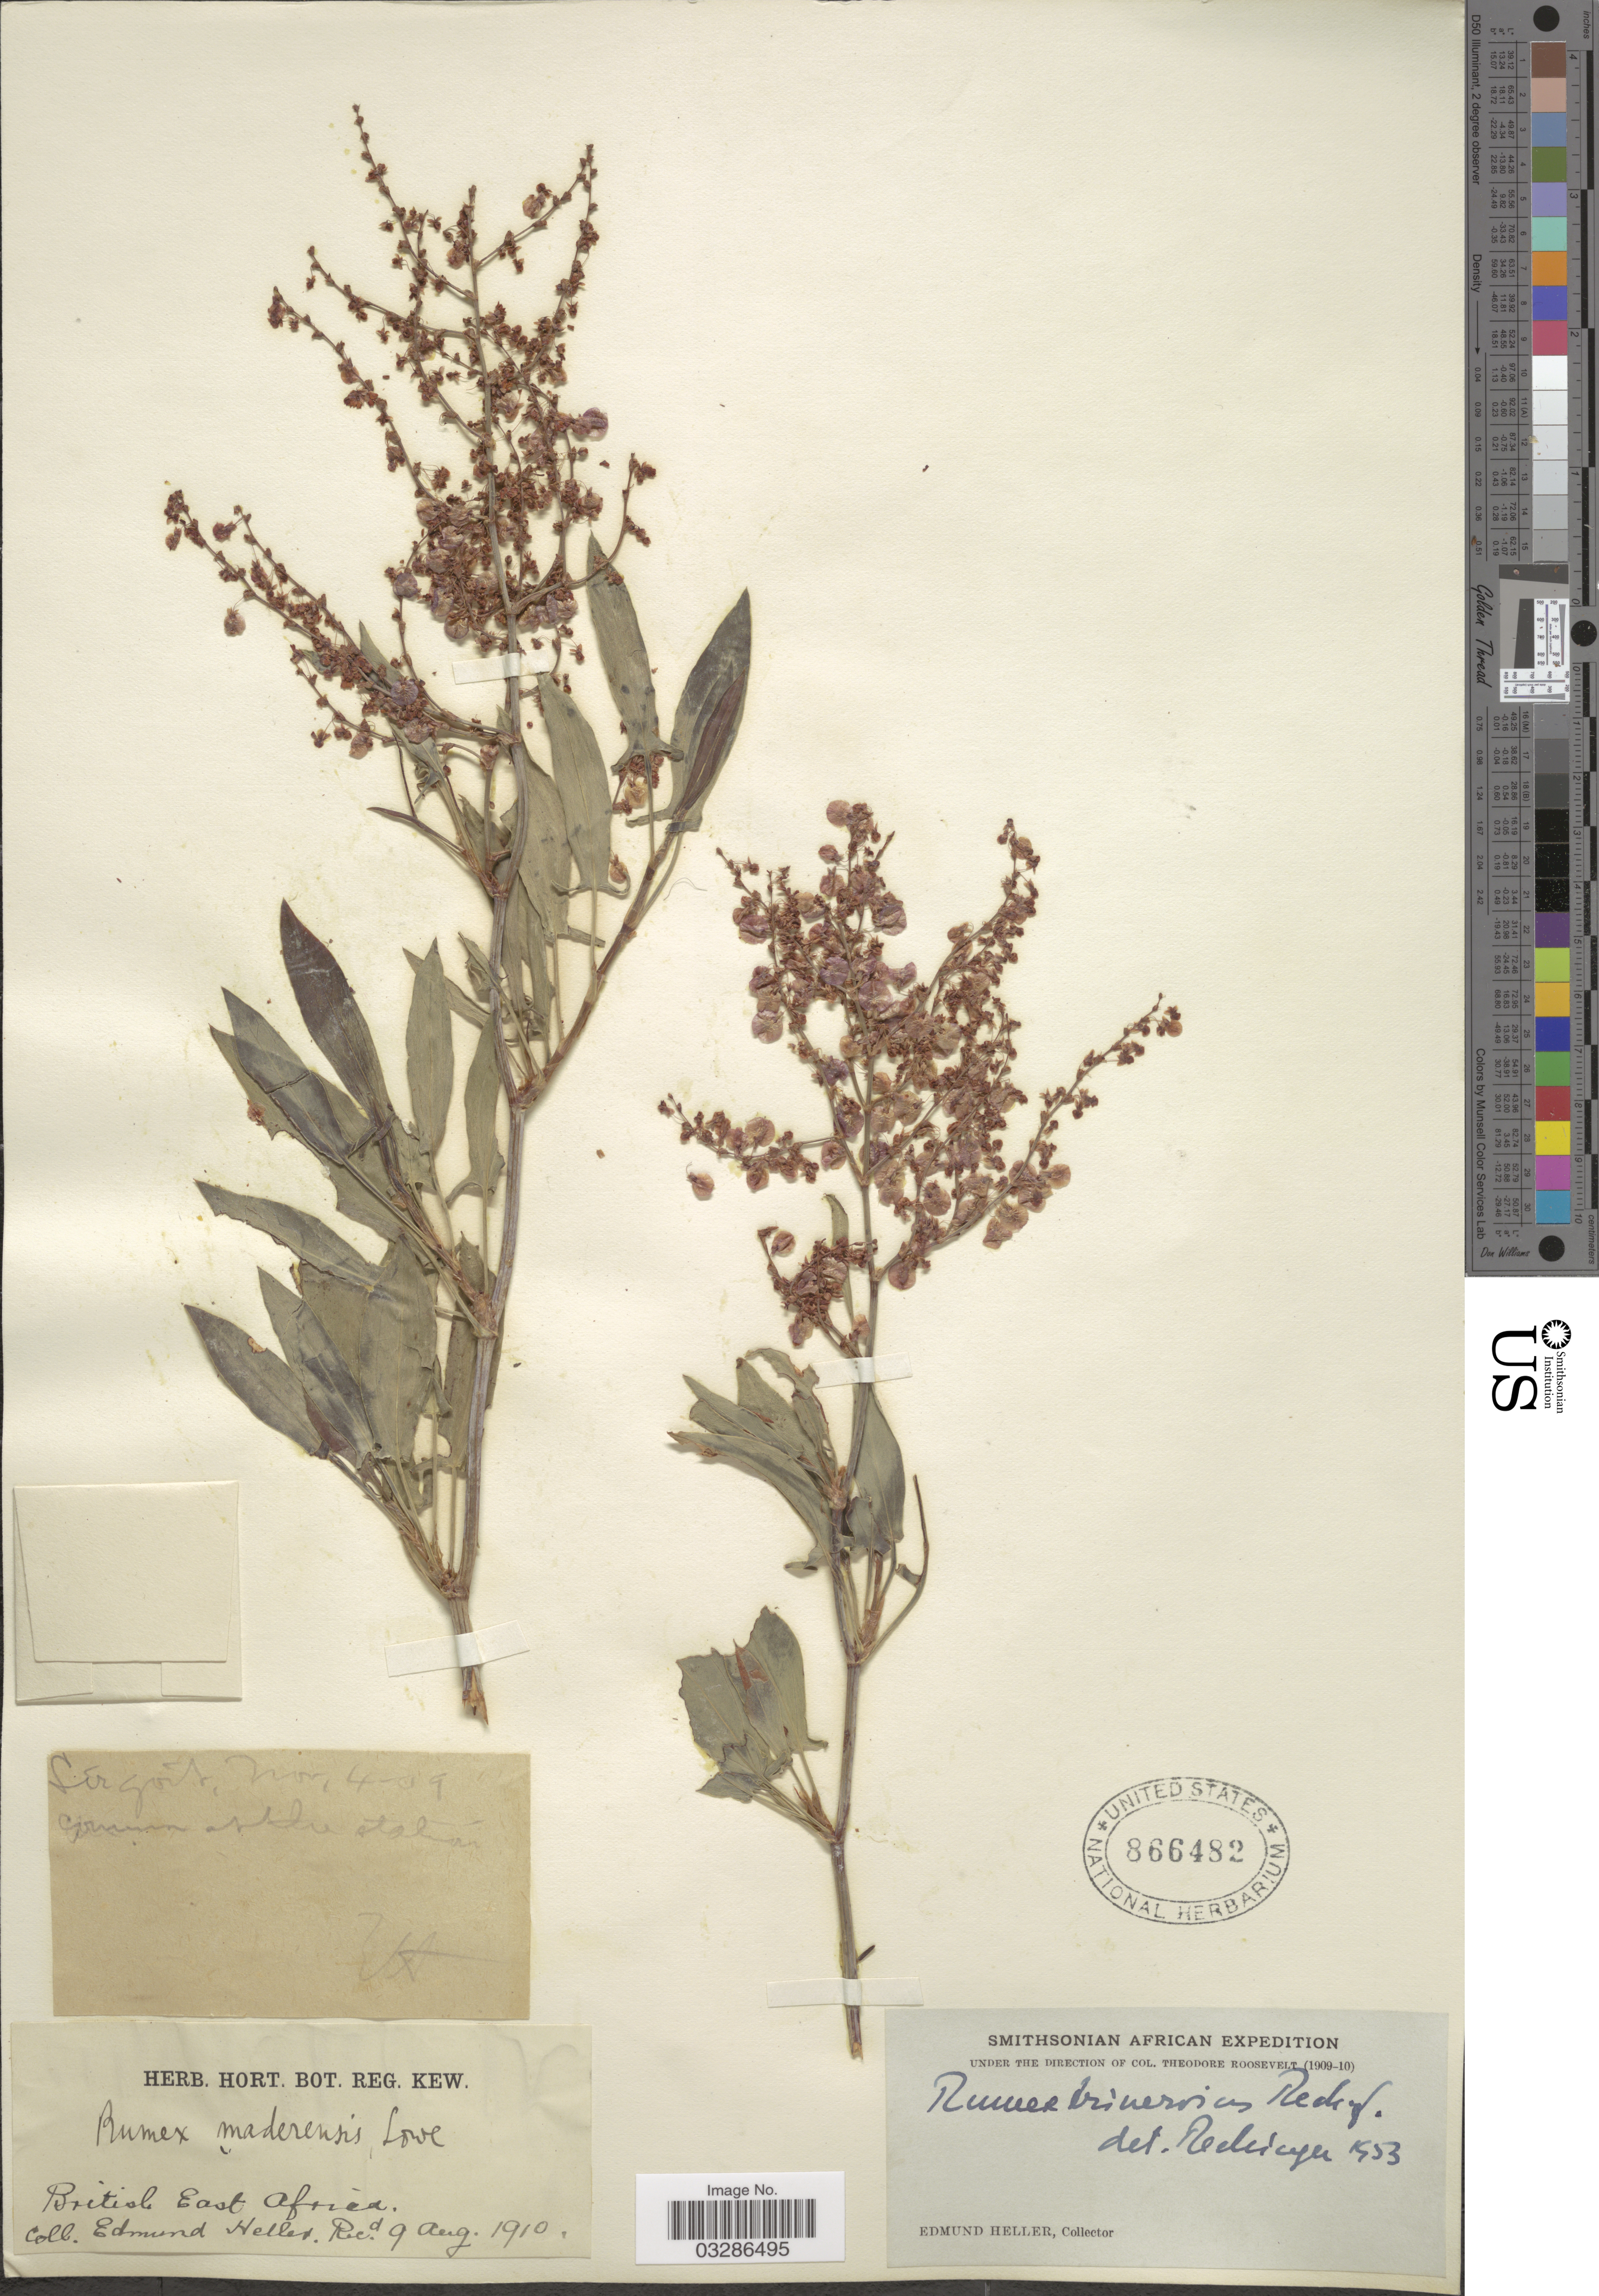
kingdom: Plantae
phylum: Tracheophyta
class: Magnoliopsida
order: Caryophyllales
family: Polygonaceae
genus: Rumex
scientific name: Rumex trinervius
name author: Rech. f.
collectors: E. Heller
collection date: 1909-11-04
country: Kenya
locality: Sergoit, British East Africa.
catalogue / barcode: US 866482